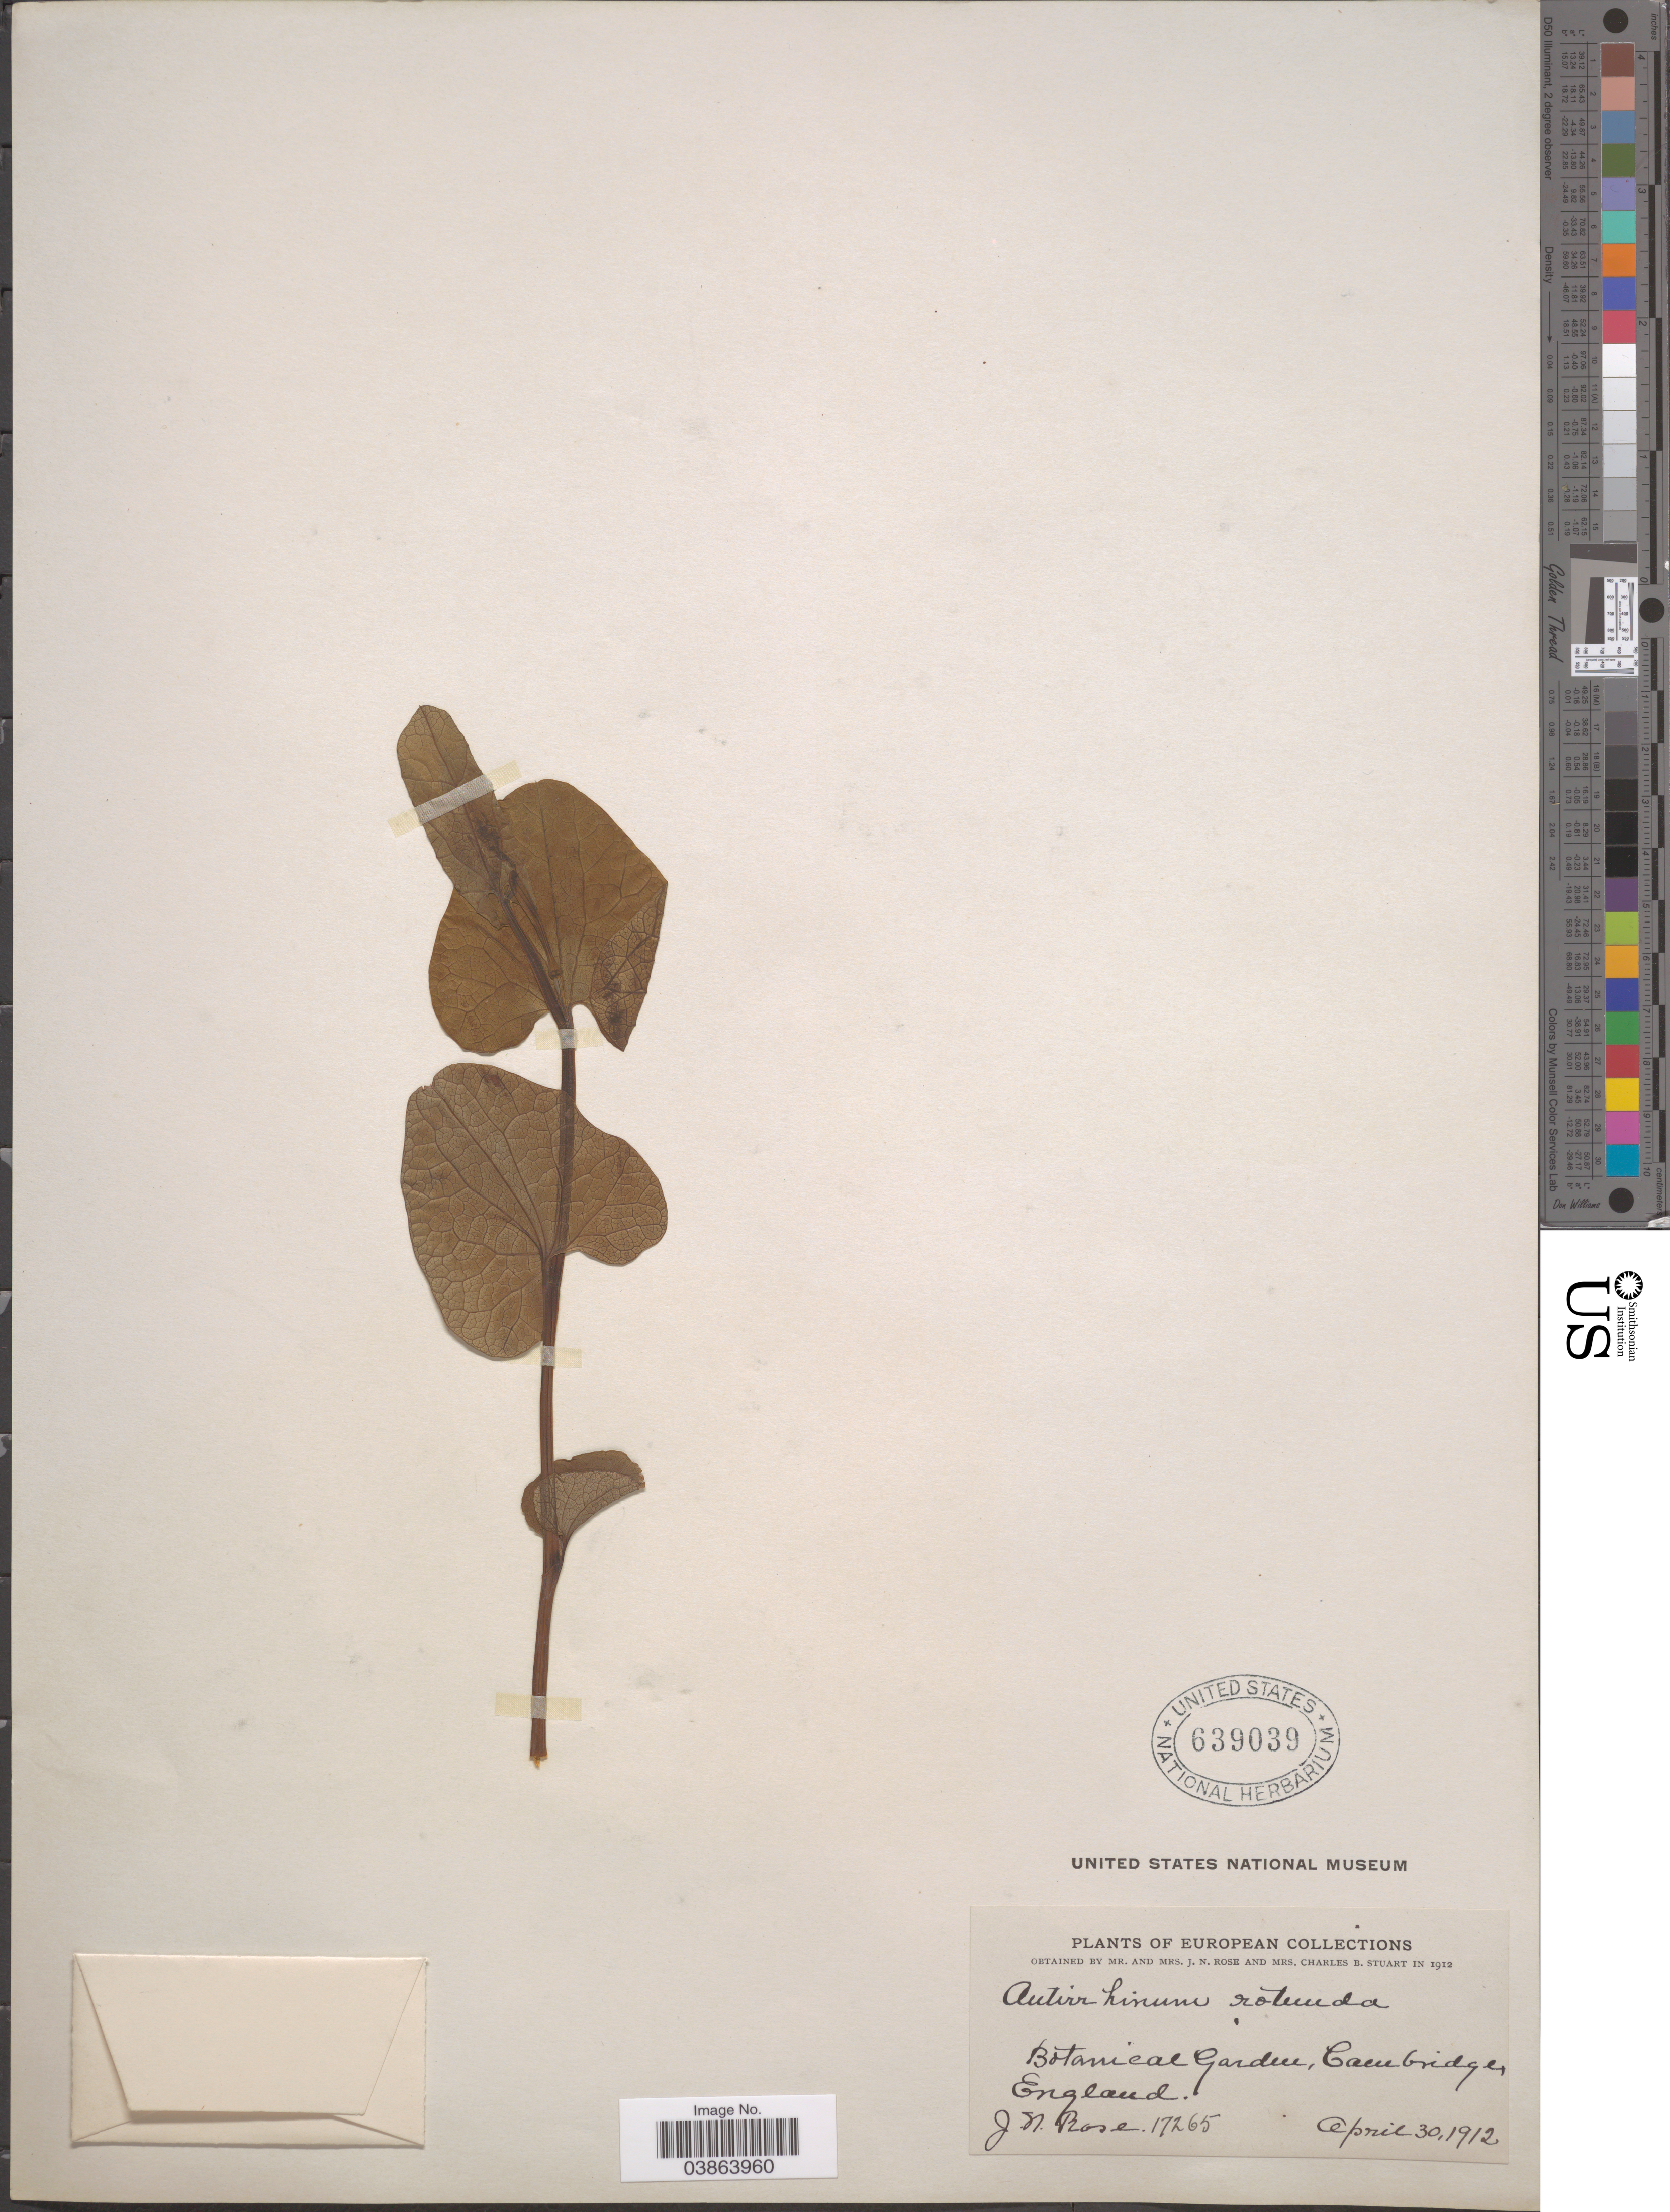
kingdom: Plantae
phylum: Tracheophyta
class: Magnoliopsida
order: Lamiales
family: Plantaginaceae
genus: Antirrhinum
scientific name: Antirrhinum rotunda ined.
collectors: J. N. Rose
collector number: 17265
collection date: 1912-04-30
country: United Kingdom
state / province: England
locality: Botanic Gardens, Cambridge.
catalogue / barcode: US 639039